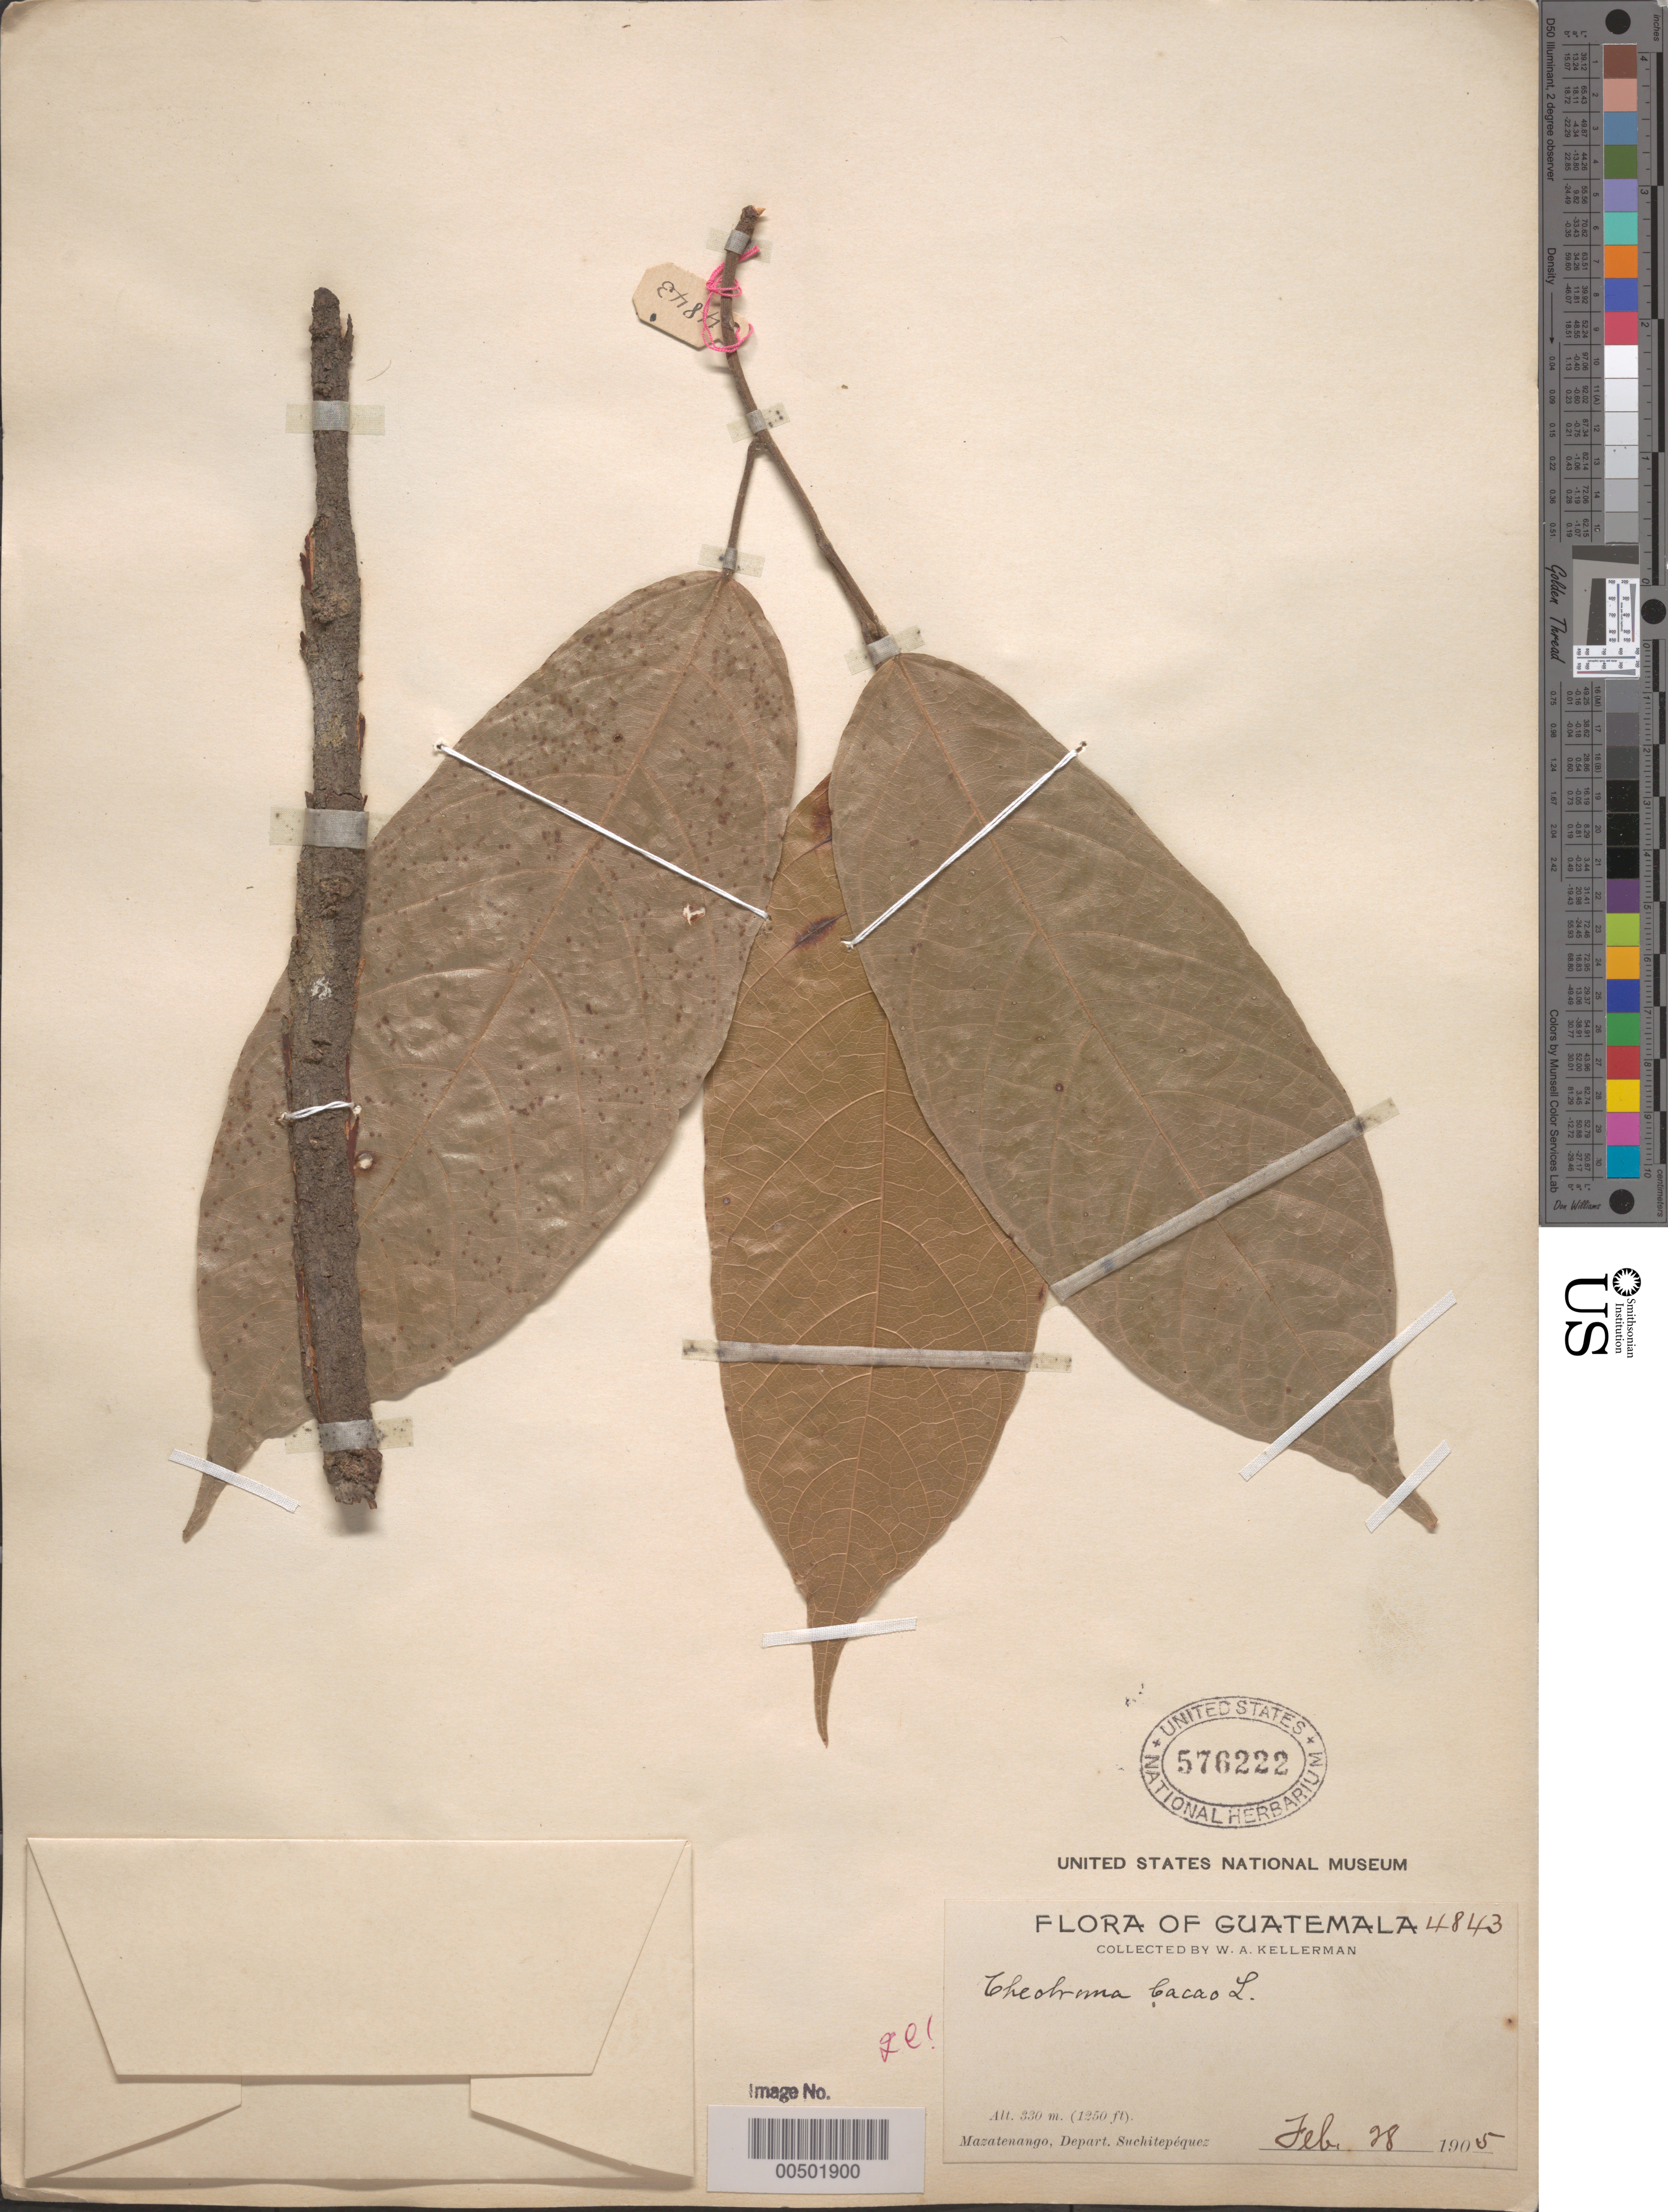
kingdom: Plantae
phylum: Tracheophyta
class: Magnoliopsida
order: Malvales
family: Malvaceae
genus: Theobroma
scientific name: Theobroma cacao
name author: L.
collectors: W. A. Kellerman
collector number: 4843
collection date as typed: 28 Feb 1905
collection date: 1905-02-28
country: Guatemala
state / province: Suchitepéquez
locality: Mazatenango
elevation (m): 330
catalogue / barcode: US 576222